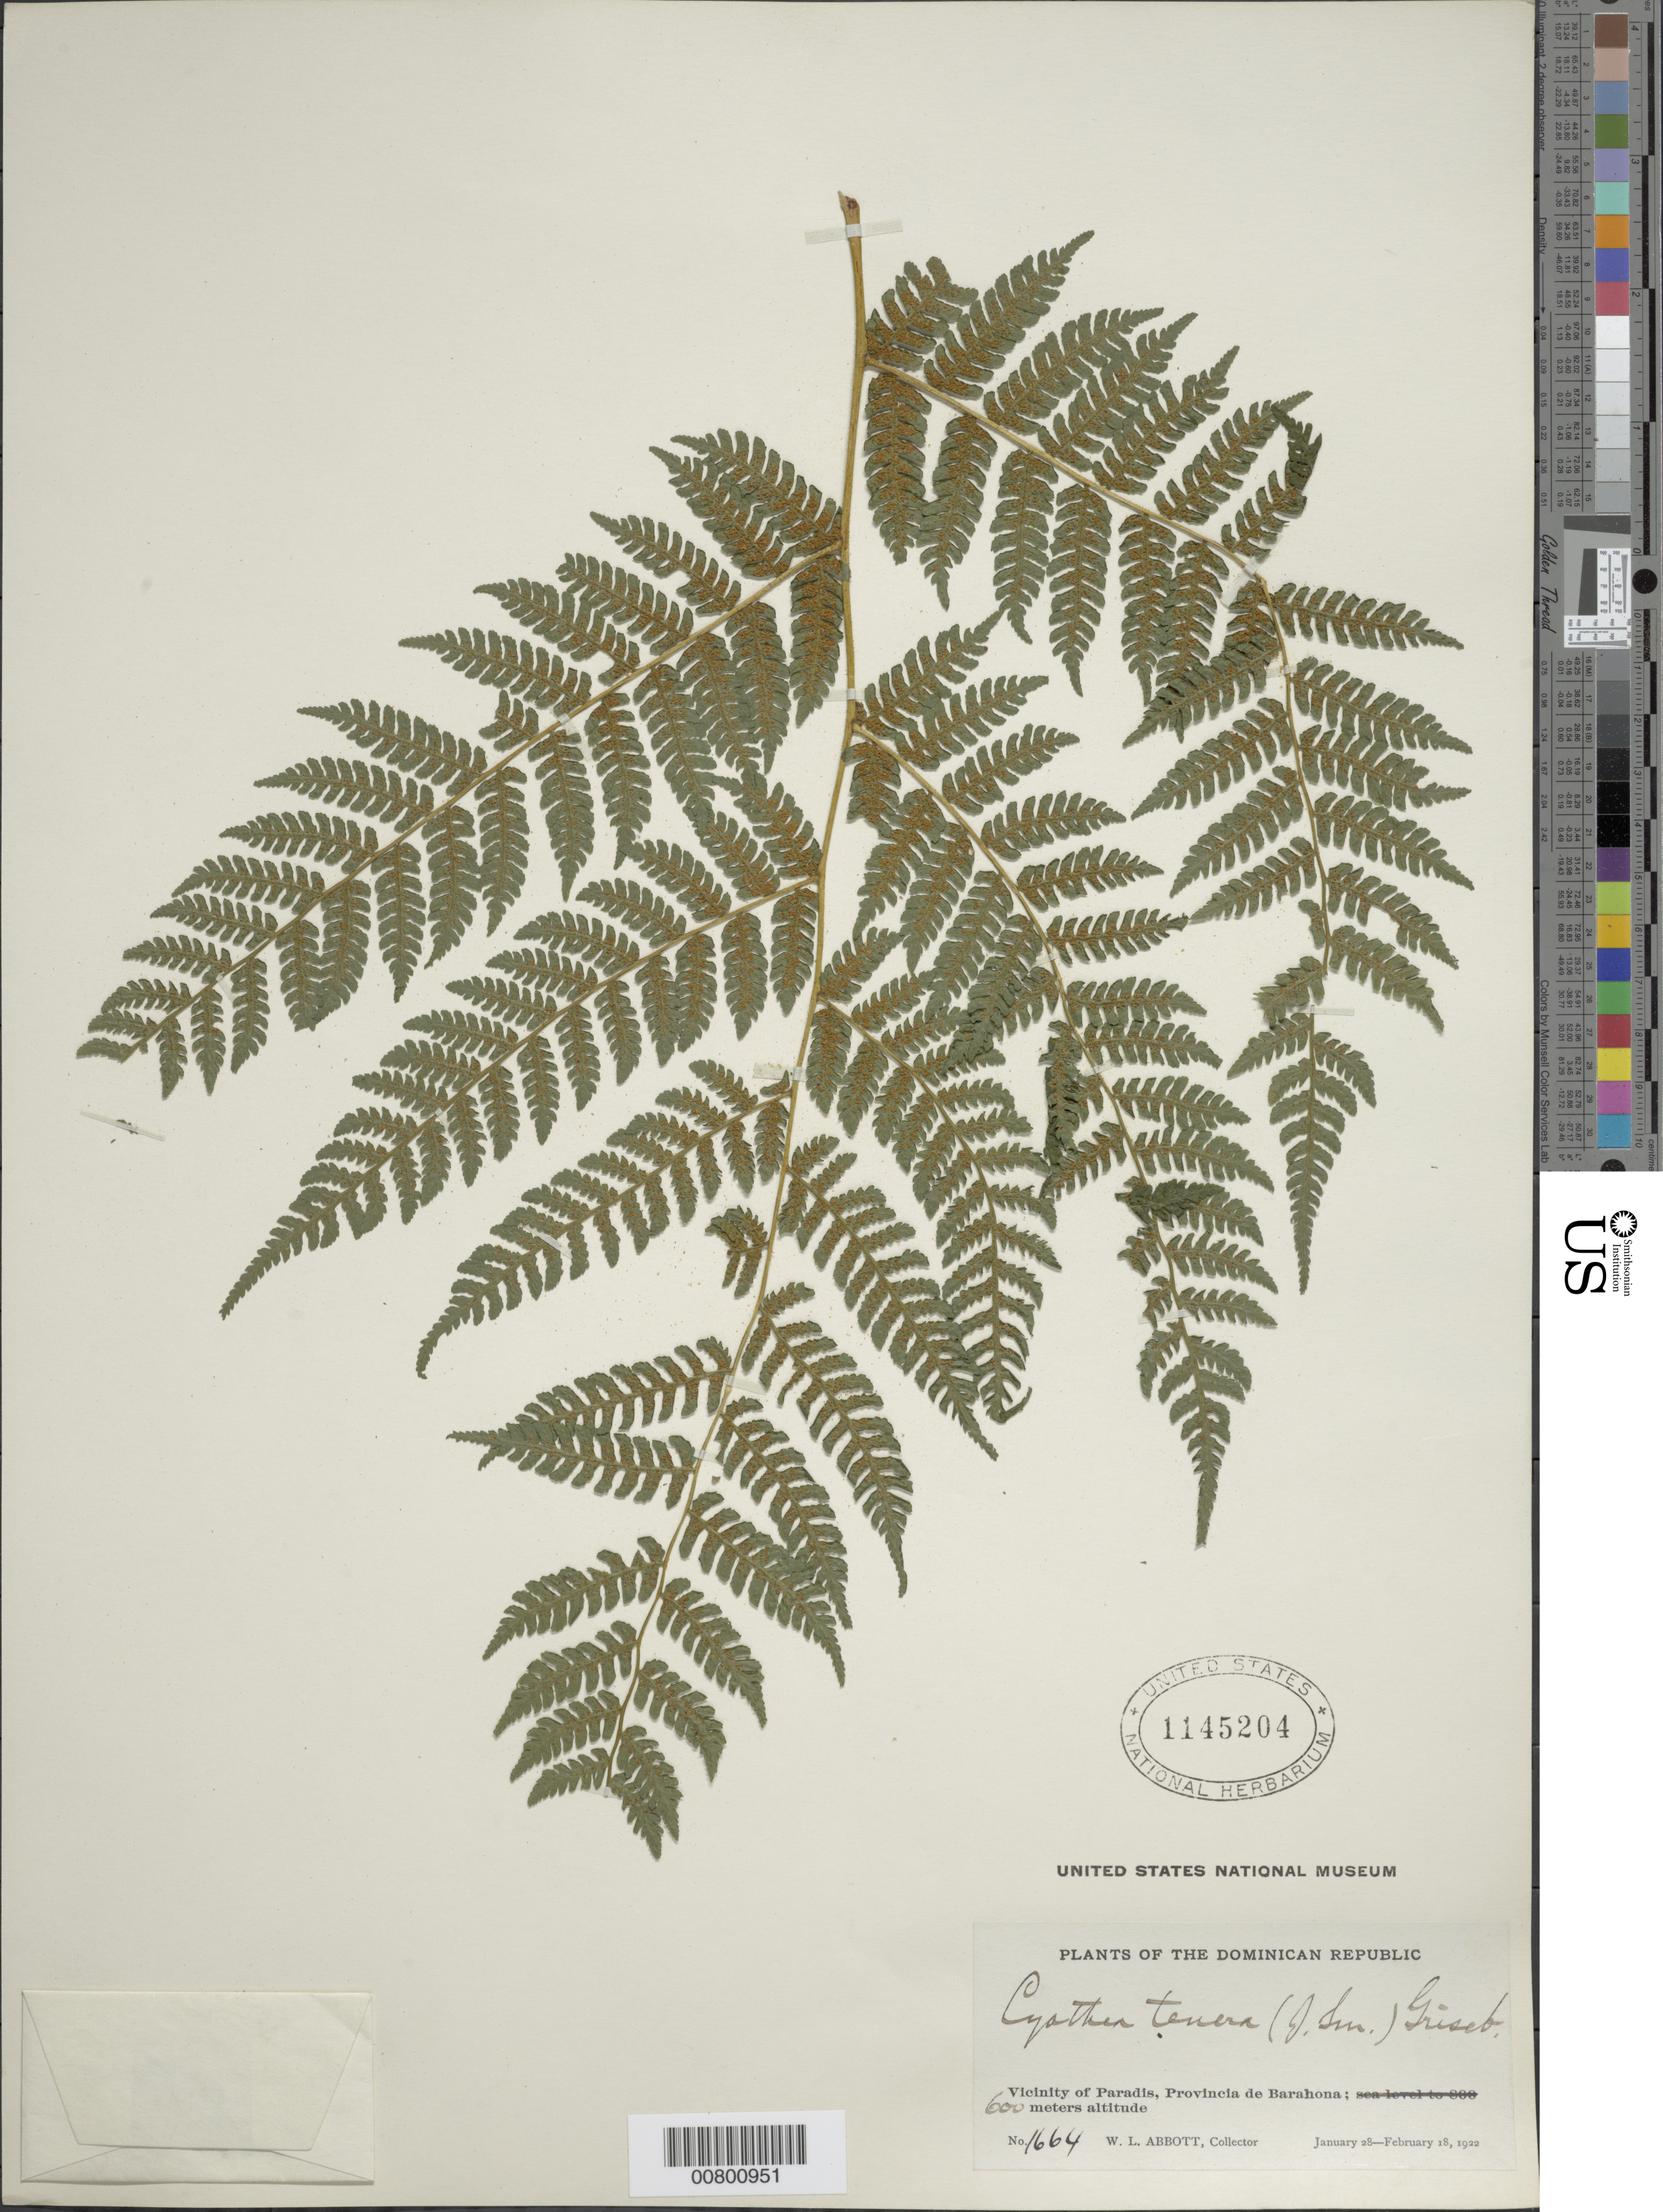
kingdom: Plantae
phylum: Tracheophyta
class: Polypodiopsida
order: Cyatheales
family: Cyatheaceae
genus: Cyathea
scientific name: Cyathea furfuracea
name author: Christ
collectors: W. L. Abbott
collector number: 1664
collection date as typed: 28 Jan 1922 to 18 Feb 1922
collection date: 1922-01-28/1922-02-18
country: Dominican Republic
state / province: Barahona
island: Hispaniola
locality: Paradis vicinity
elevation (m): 600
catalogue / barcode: US 1145204